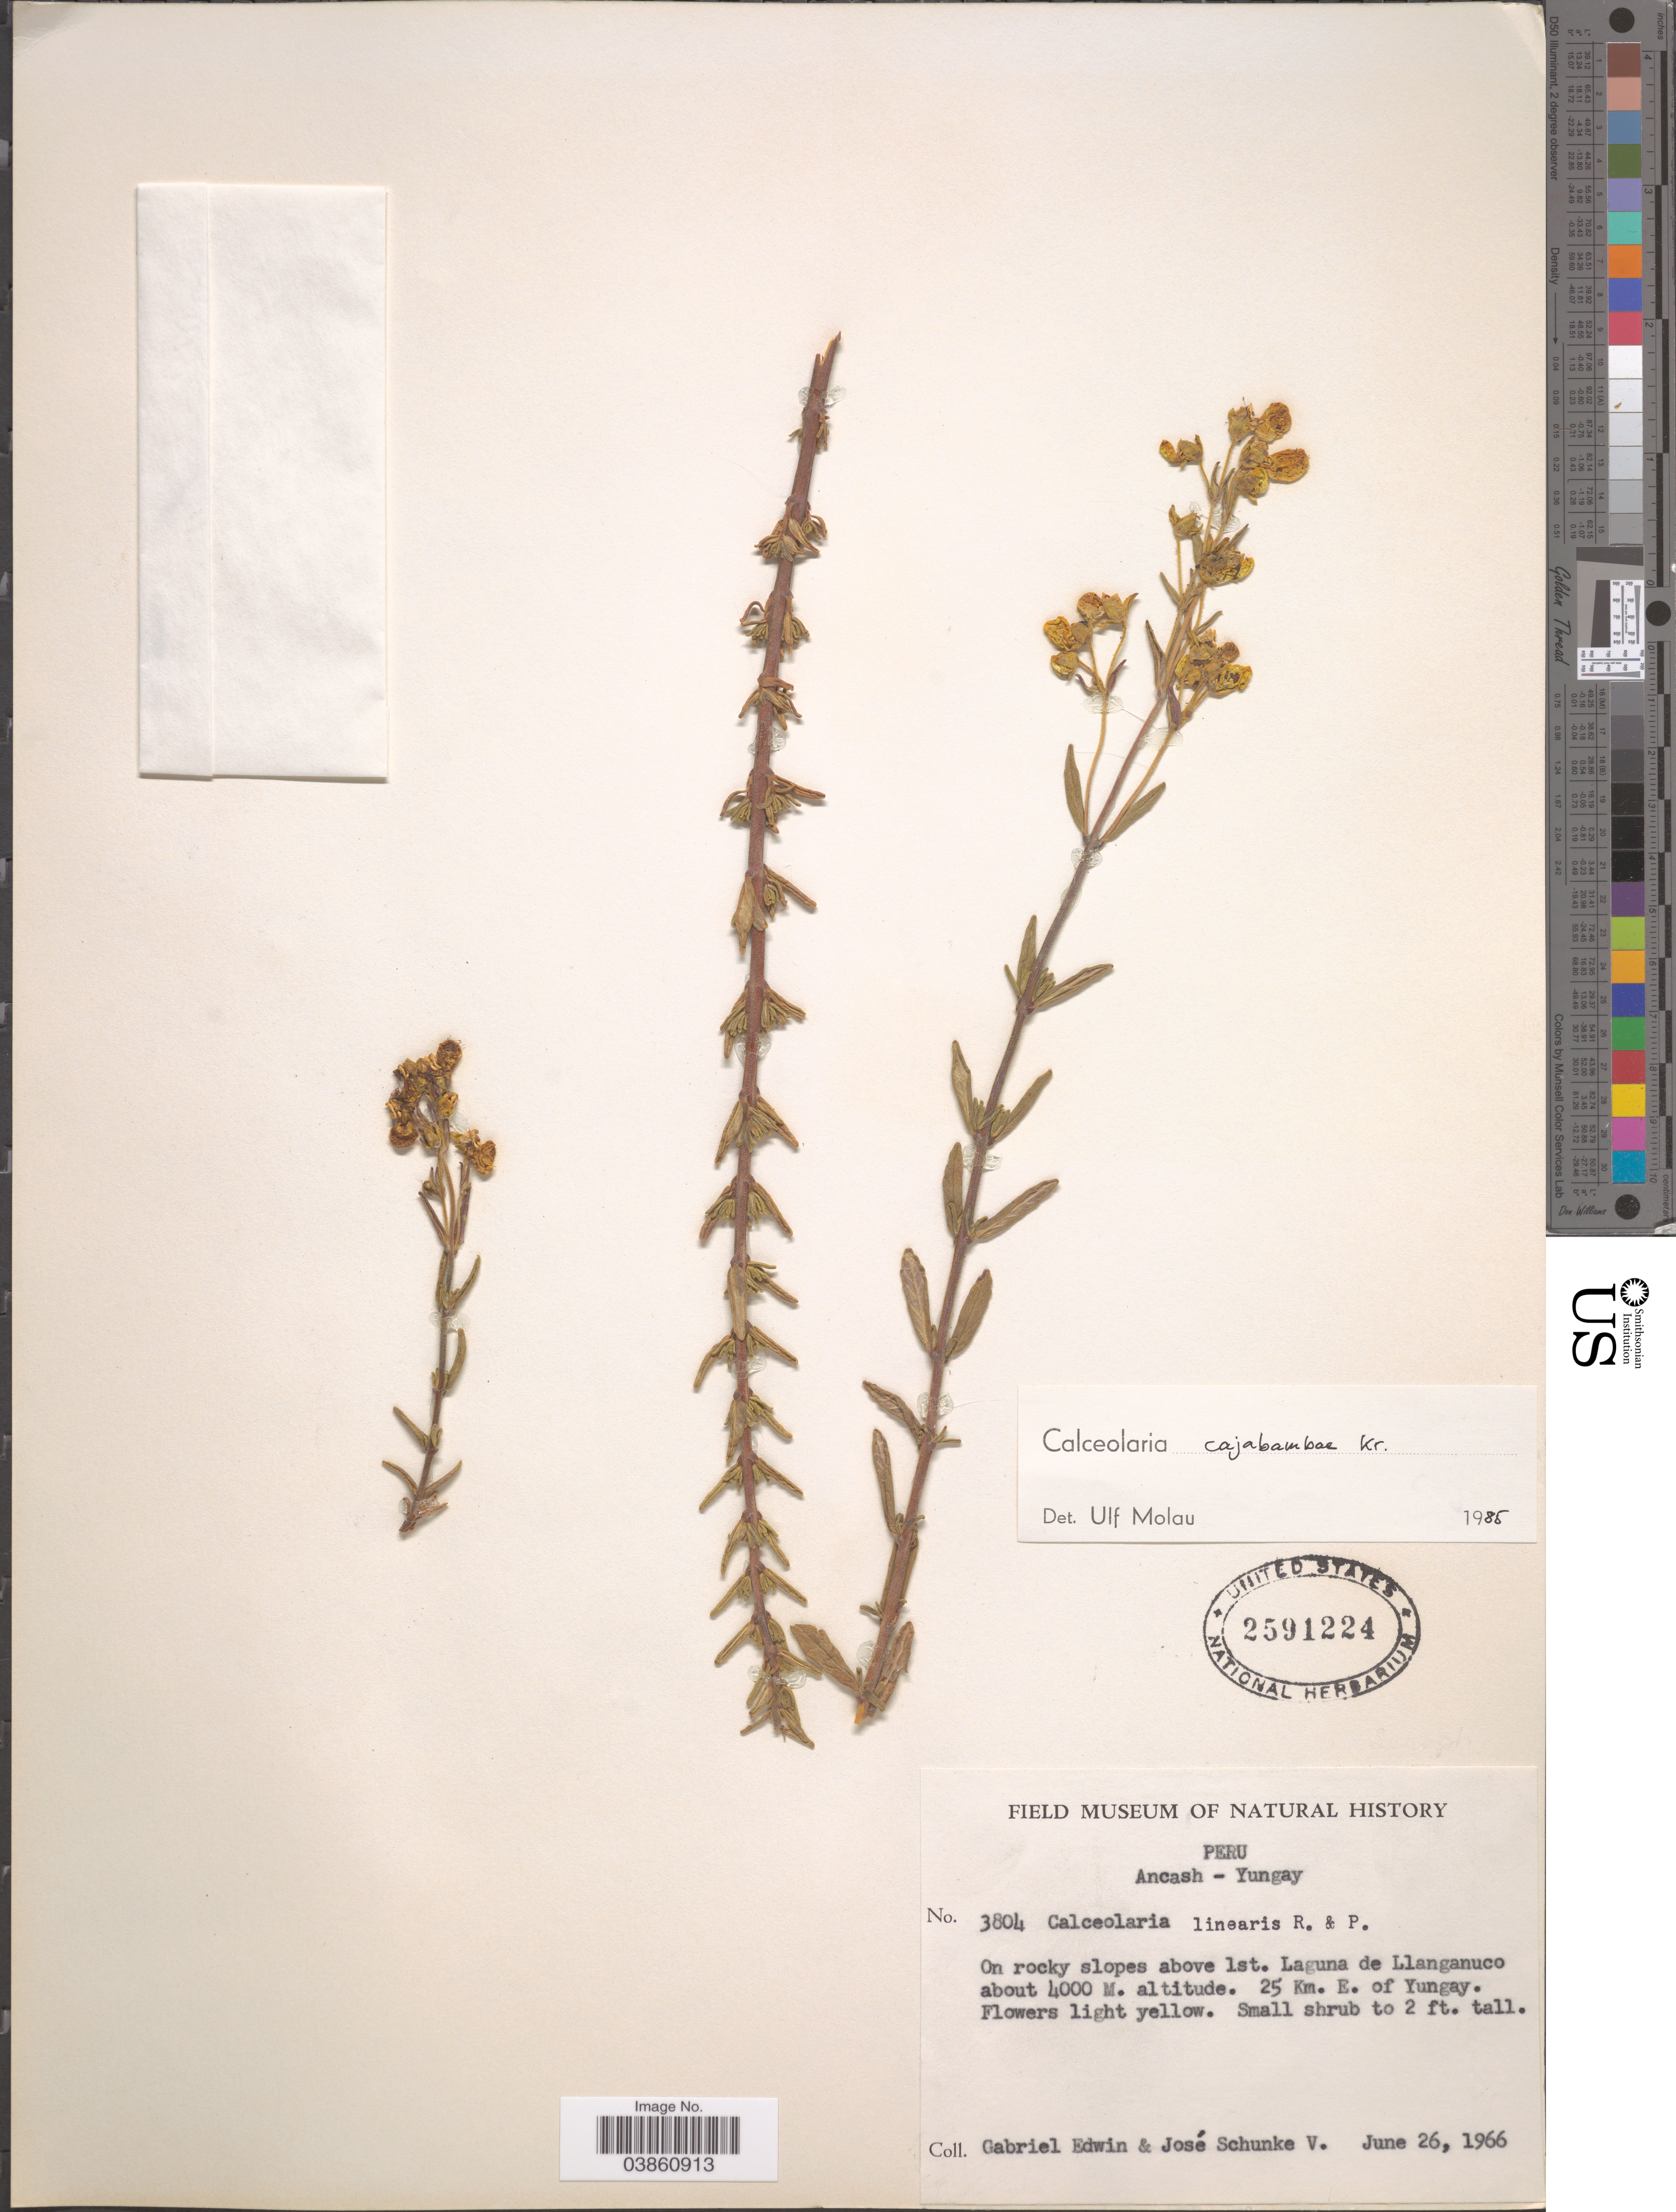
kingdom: Plantae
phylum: Tracheophyta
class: Magnoliopsida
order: Lamiales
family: Calceolariaceae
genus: Calceolaria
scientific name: Calceolaria cajabambae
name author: Kraenzl.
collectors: G. Edwin & J. Schunke Vigo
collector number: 3804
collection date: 1966-06-26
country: Peru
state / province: Ancash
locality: Yungay. Above 1st. Laguna to Llanganuco. 25 Km. E. of Yungay.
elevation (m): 4000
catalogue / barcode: US 2591224